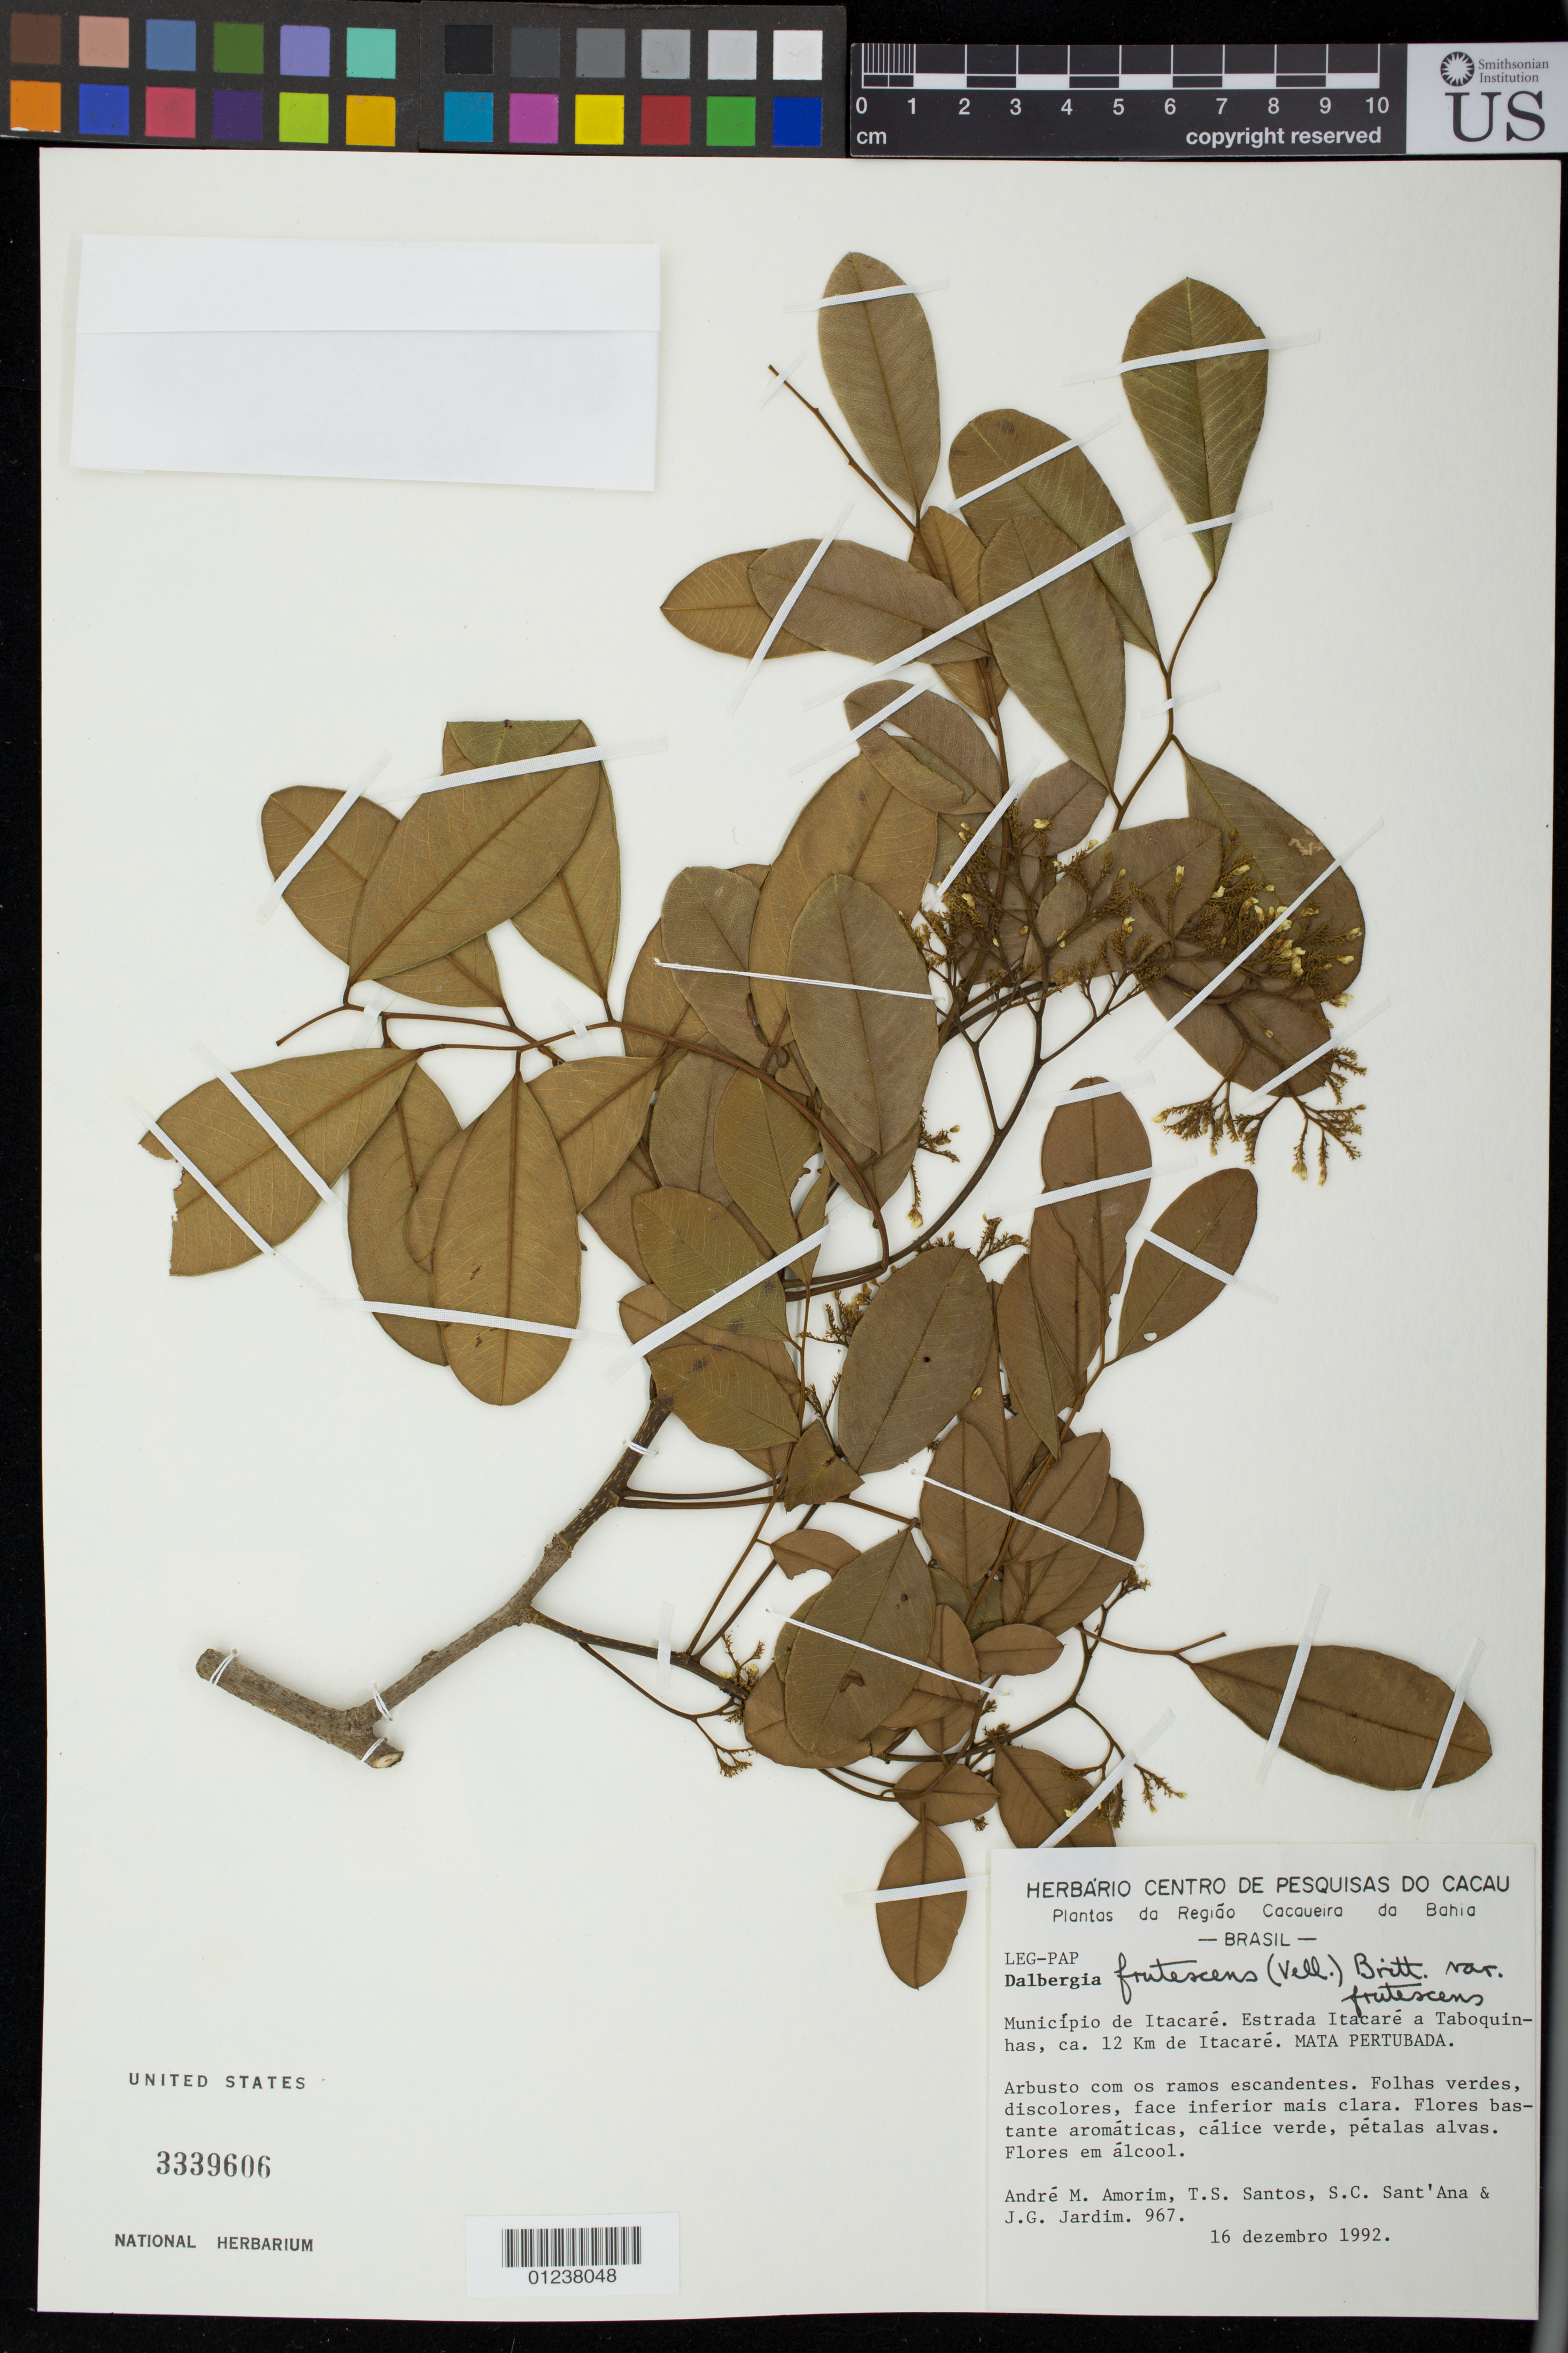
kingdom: Plantae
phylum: Tracheophyta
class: Magnoliopsida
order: Fabales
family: Fabaceae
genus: Dalbergia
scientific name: Dalbergia frutescens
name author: (Vell.) Britton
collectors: A. M. Amorim, T. S. Santos, S. C. Sant'Ana & J. Jardim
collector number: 967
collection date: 1992-12-16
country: Brazil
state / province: Bahia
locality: Município de Itacaré. Estrada Itacaré a Taboquinhas, ca 12 km de Itacaré.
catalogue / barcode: US 3339606